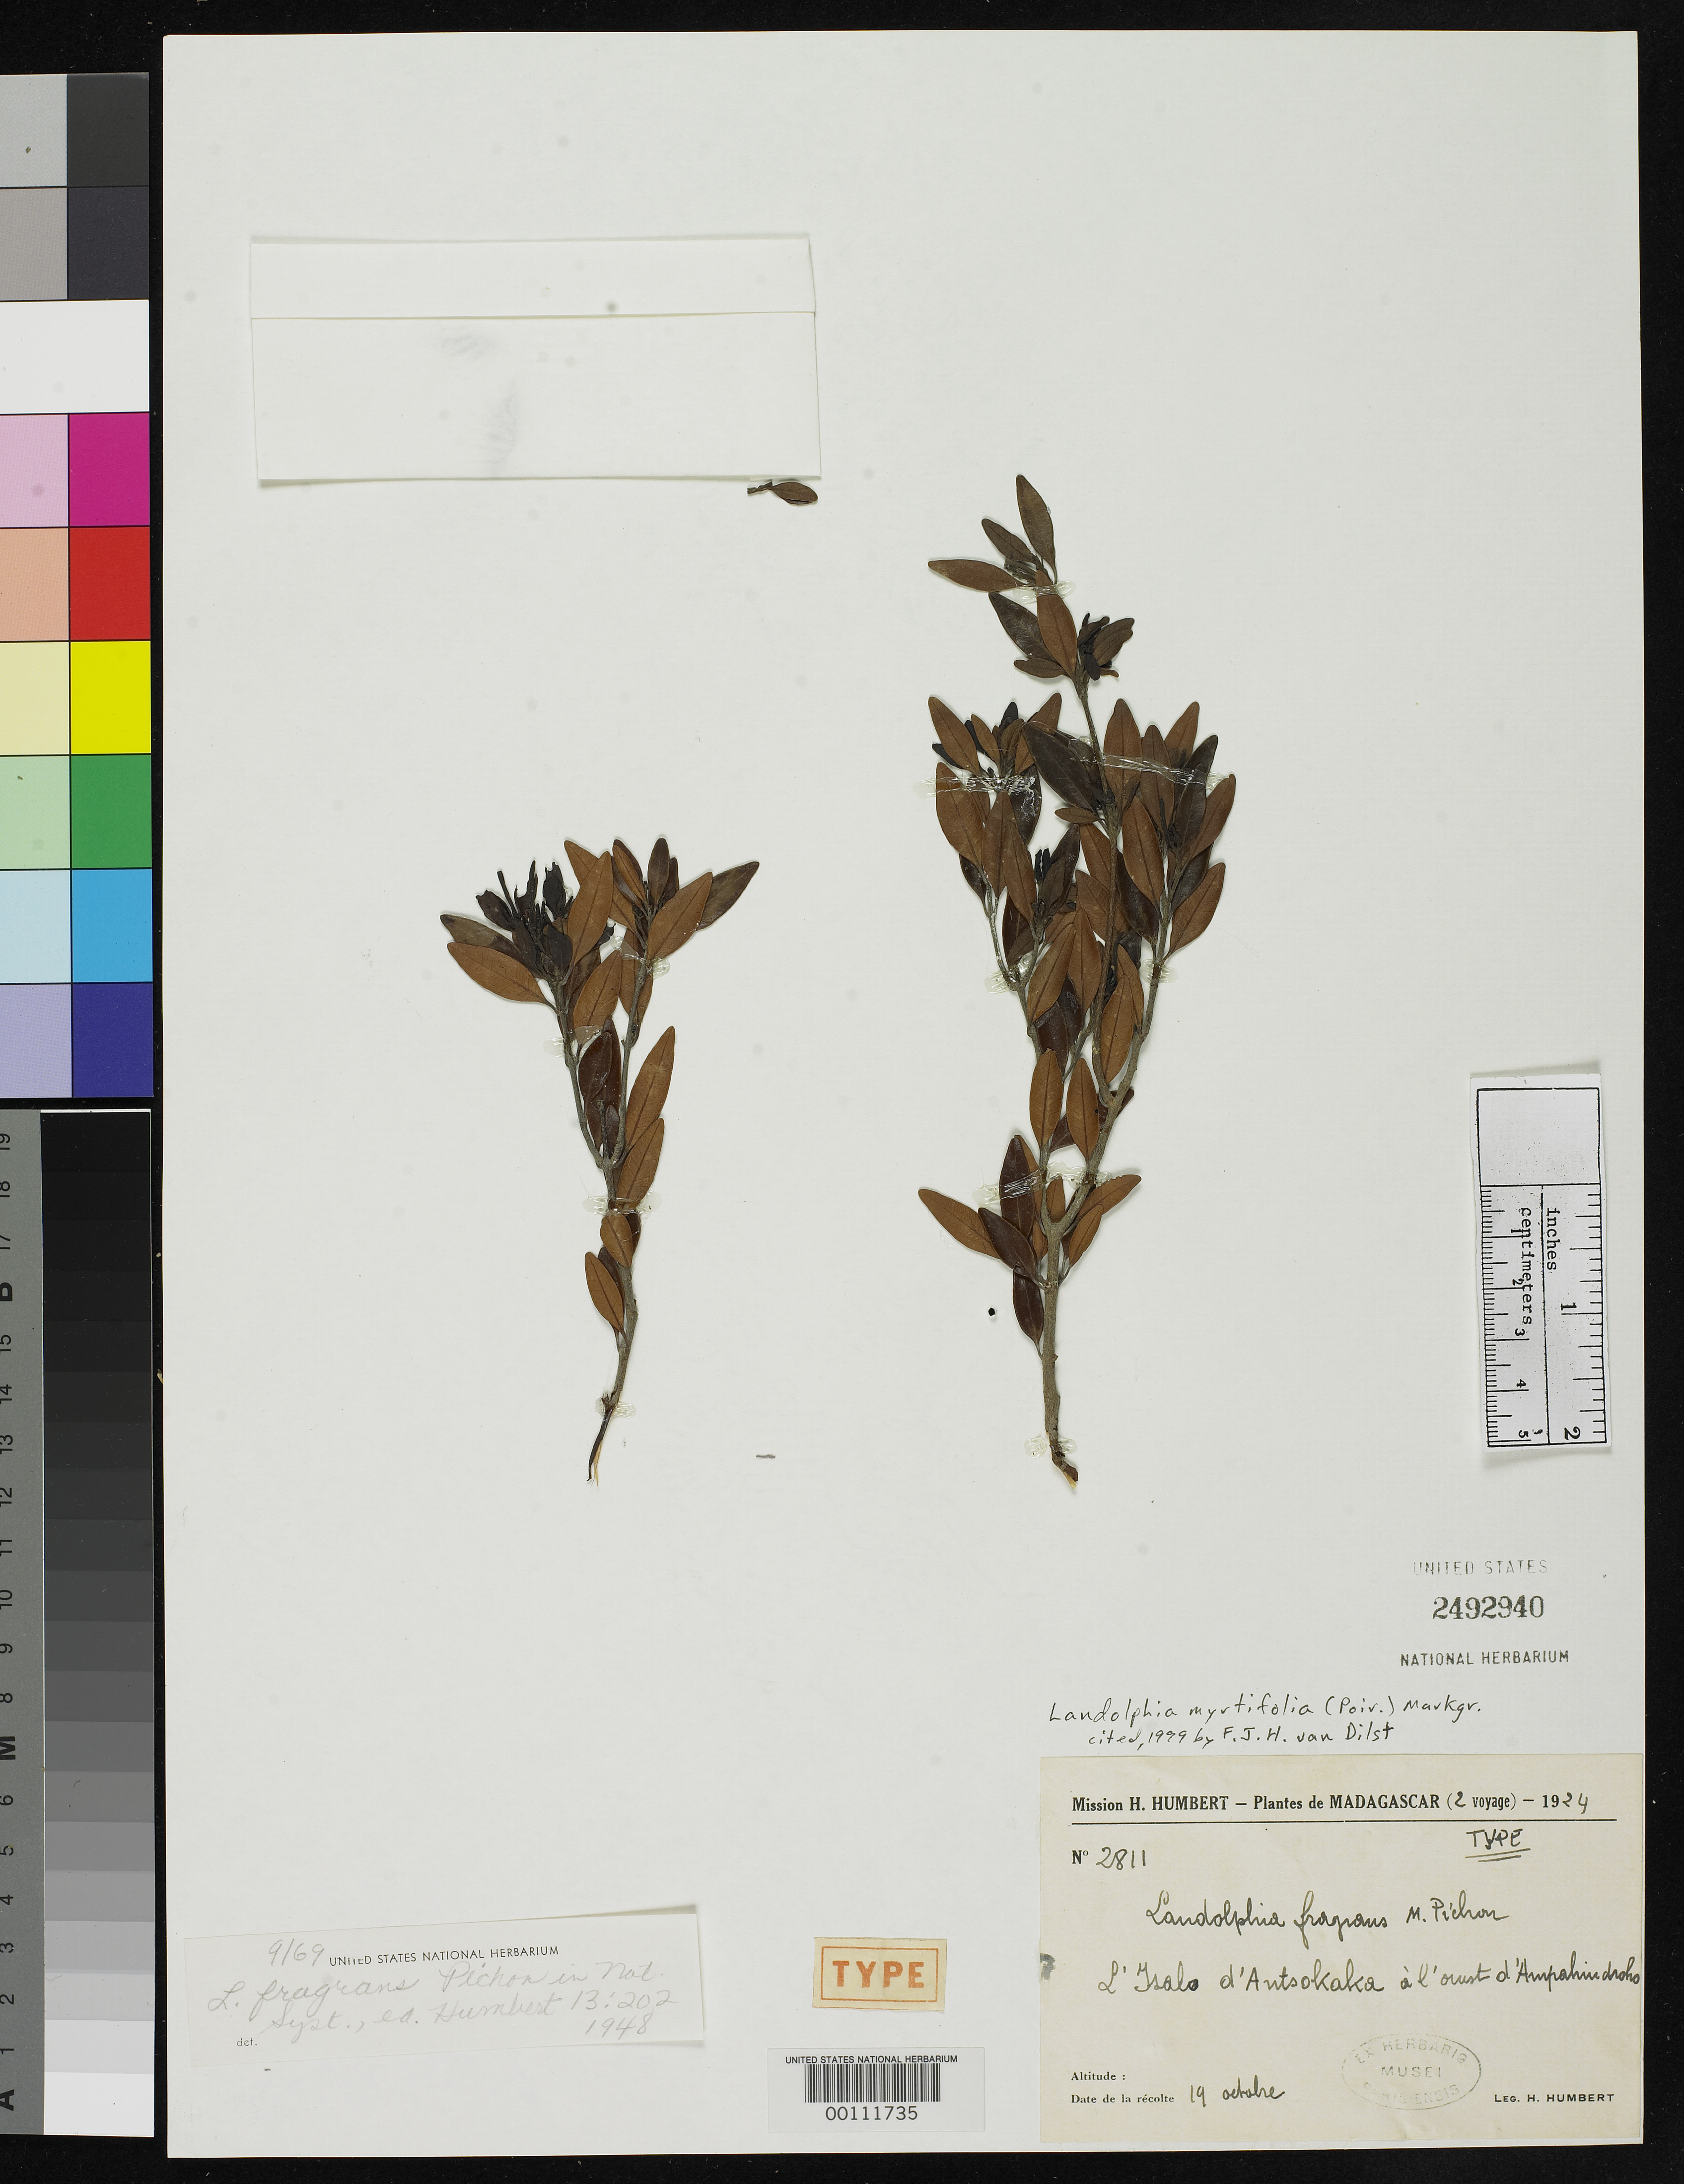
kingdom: Plantae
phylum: Tracheophyta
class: Magnoliopsida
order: Gentianales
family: Apocynaceae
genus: Landolphia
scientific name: Landolphia fragans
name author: Pichon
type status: Type Collection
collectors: H. Humbert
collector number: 2811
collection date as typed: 19 Oct 1924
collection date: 1924-10-19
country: Madagascar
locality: l'Isalo D'antsokaka.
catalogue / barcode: US 2492940